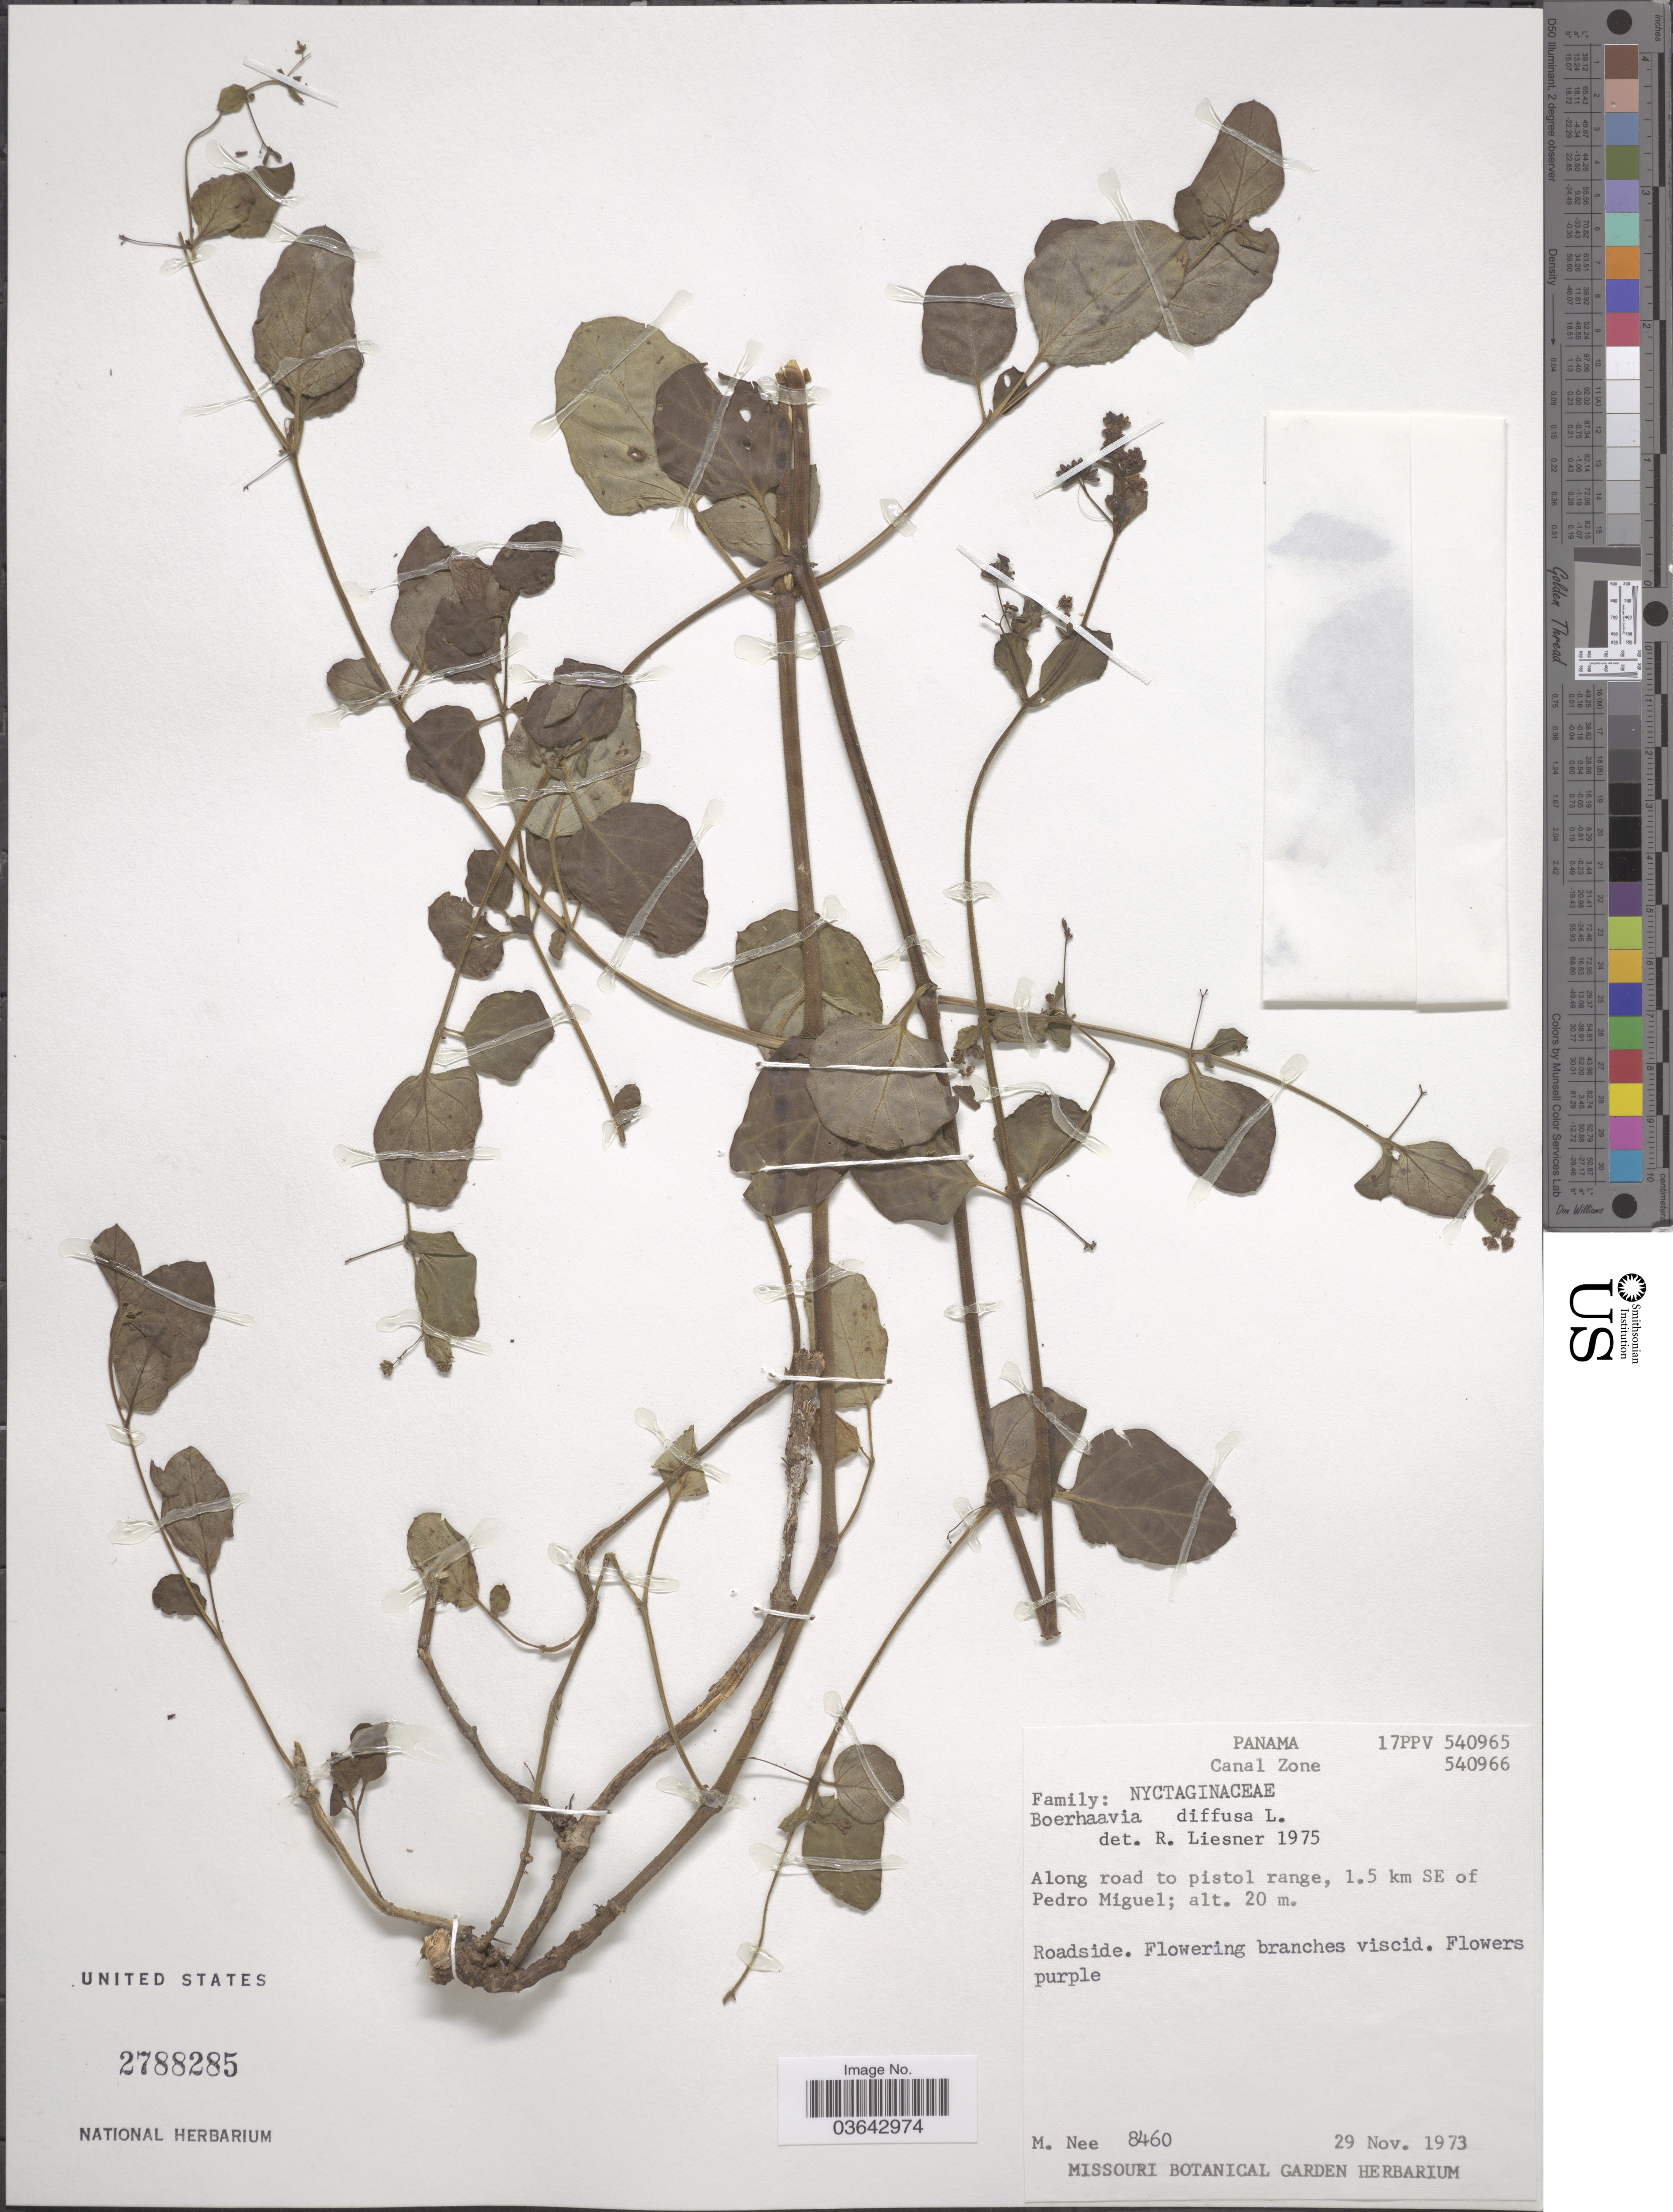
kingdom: Plantae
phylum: Tracheophyta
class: Magnoliopsida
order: Caryophyllales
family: Nyctaginaceae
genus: Boerhavia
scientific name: Boerhavia diffusa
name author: L.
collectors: M. Nee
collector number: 8460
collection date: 1973-11-29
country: Panama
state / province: Colón / Panamá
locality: Canal Zone. Along road to pistol range, 1.5 km SE of Pedro Miguel.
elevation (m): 20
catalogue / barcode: US 2788285